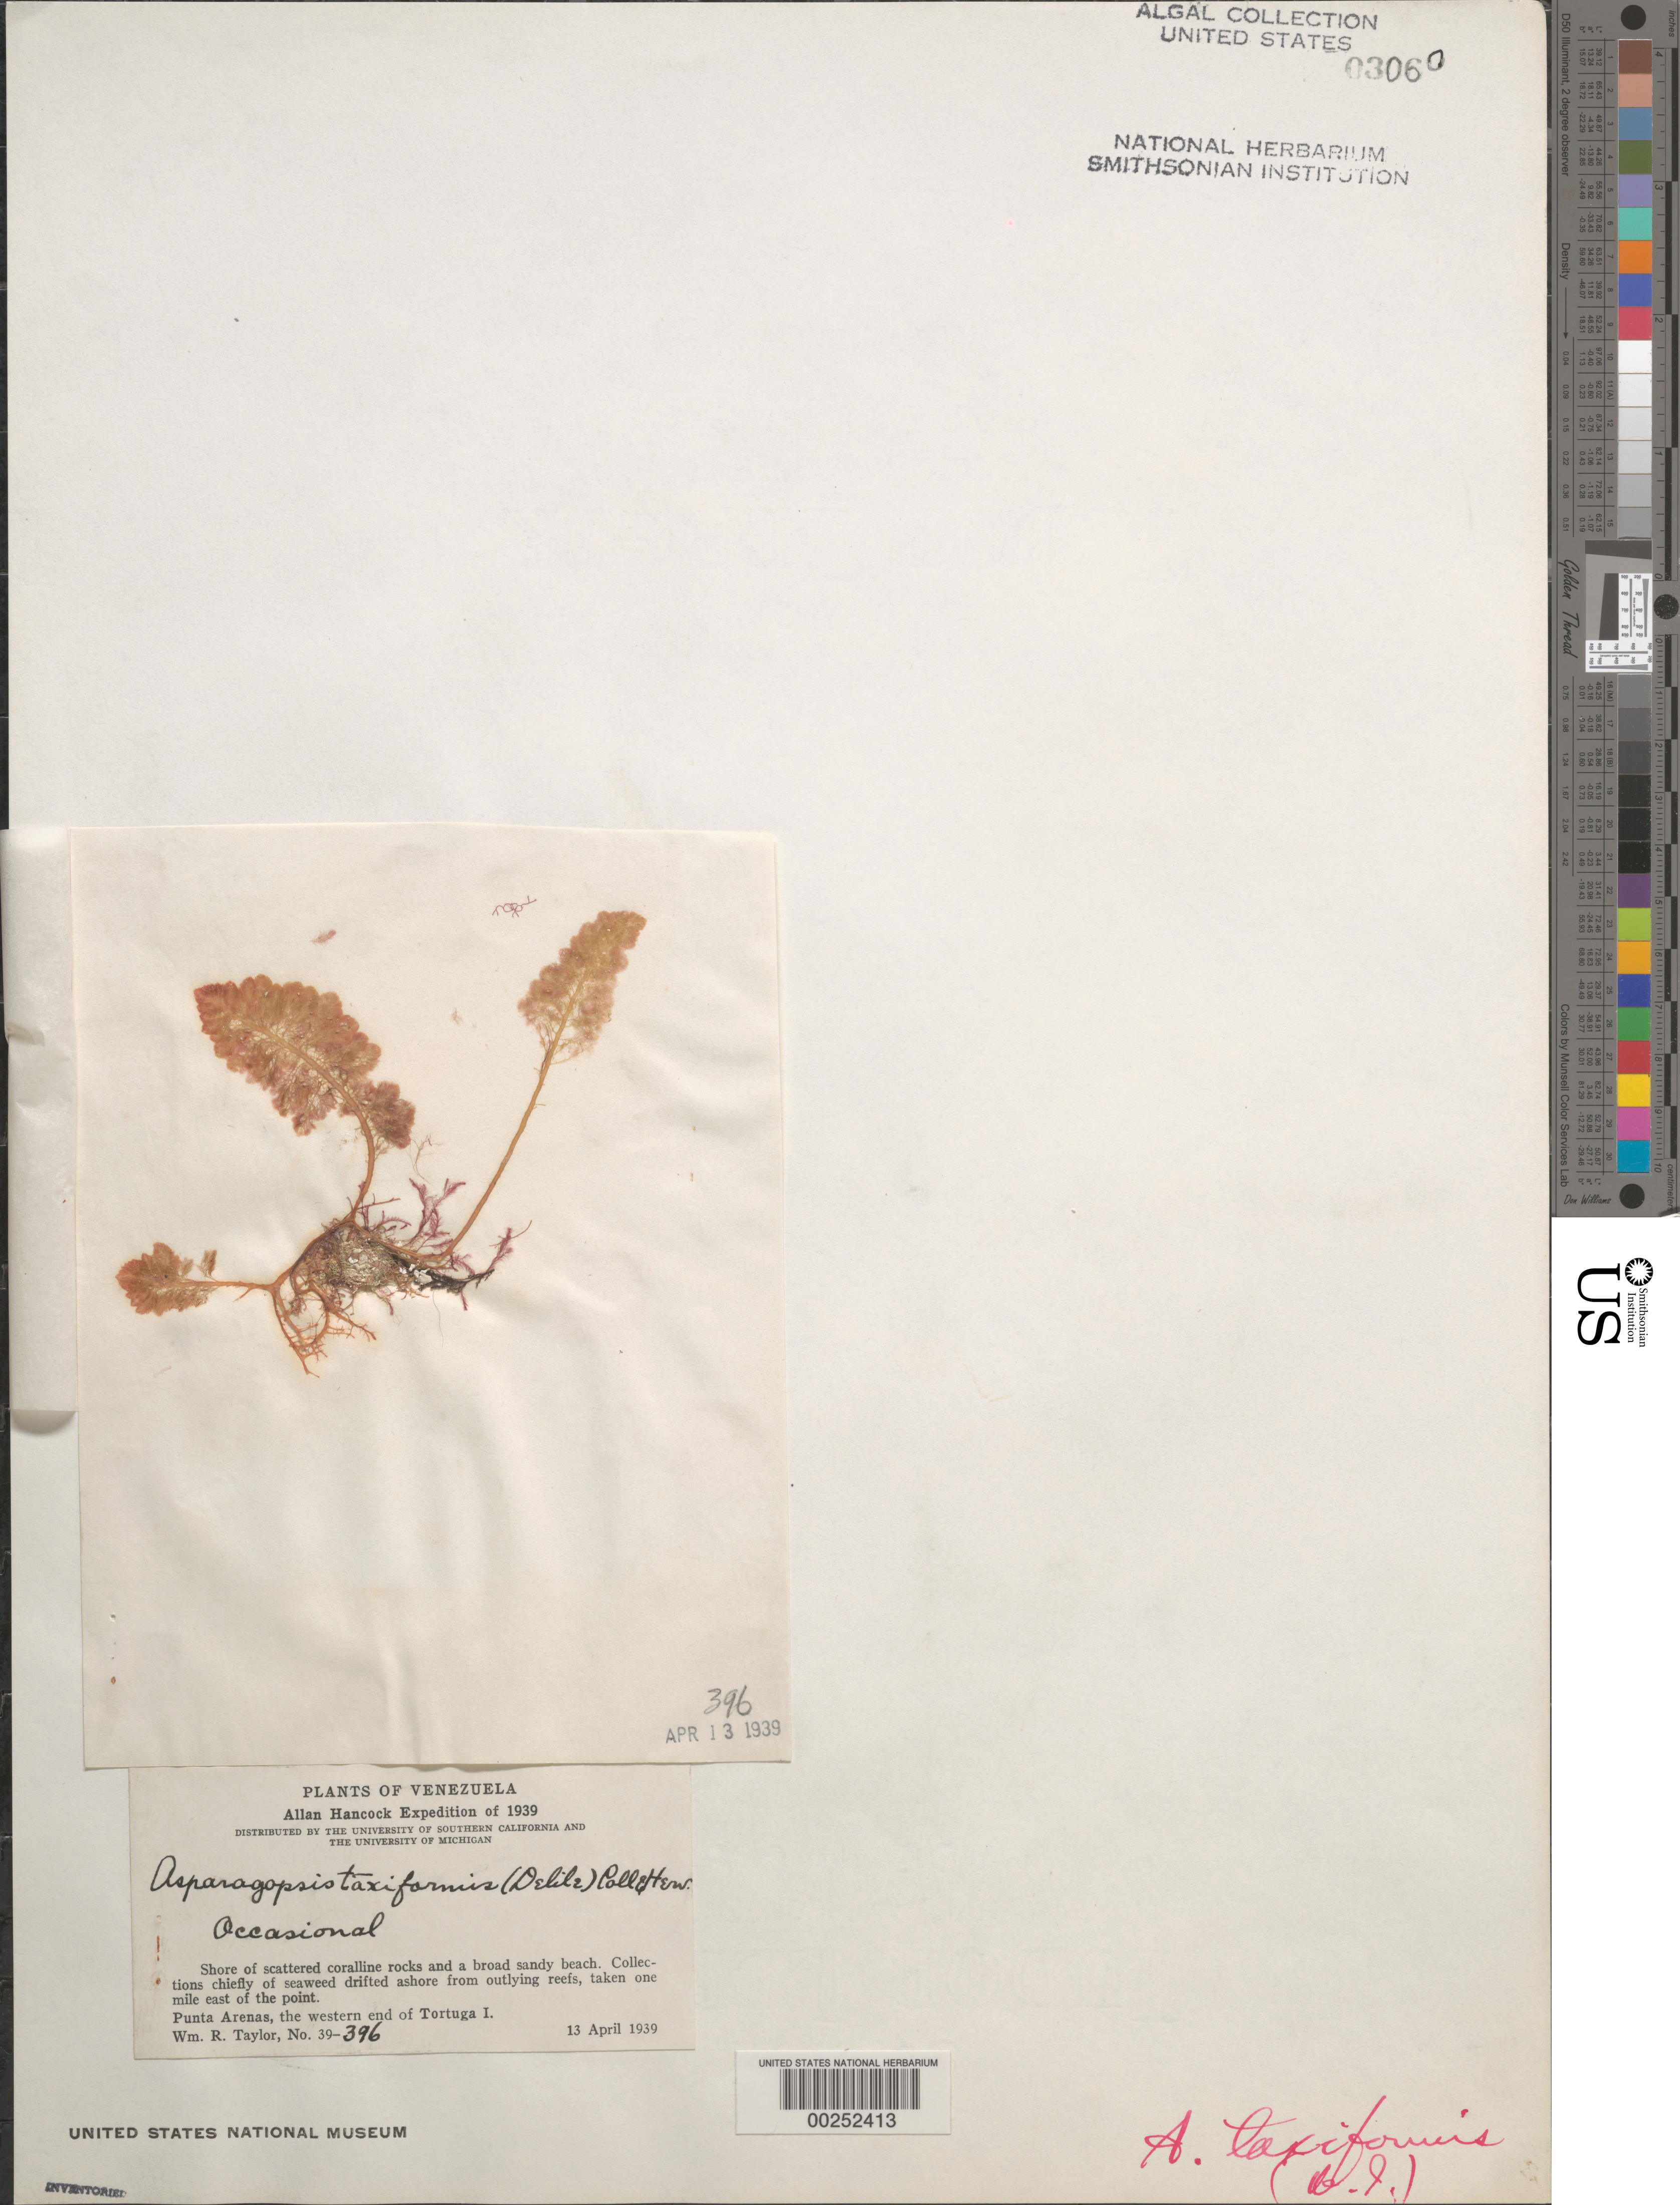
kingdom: Plantae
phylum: Rhodophyta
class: Florideophyceae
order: Bonnemaisoniales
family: Bonnemaisoniaceae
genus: Asparagopsis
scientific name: Asparagopsis taxiformis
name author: (Delile) Trevis.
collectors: W. R. Taylor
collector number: WRT 39-396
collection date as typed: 13 Apr 1939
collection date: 1939-04-13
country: Venezuela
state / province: Dependencias Federales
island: Isla La Tortuga (Tortuga Island)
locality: Punta Arenas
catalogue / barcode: US 3060